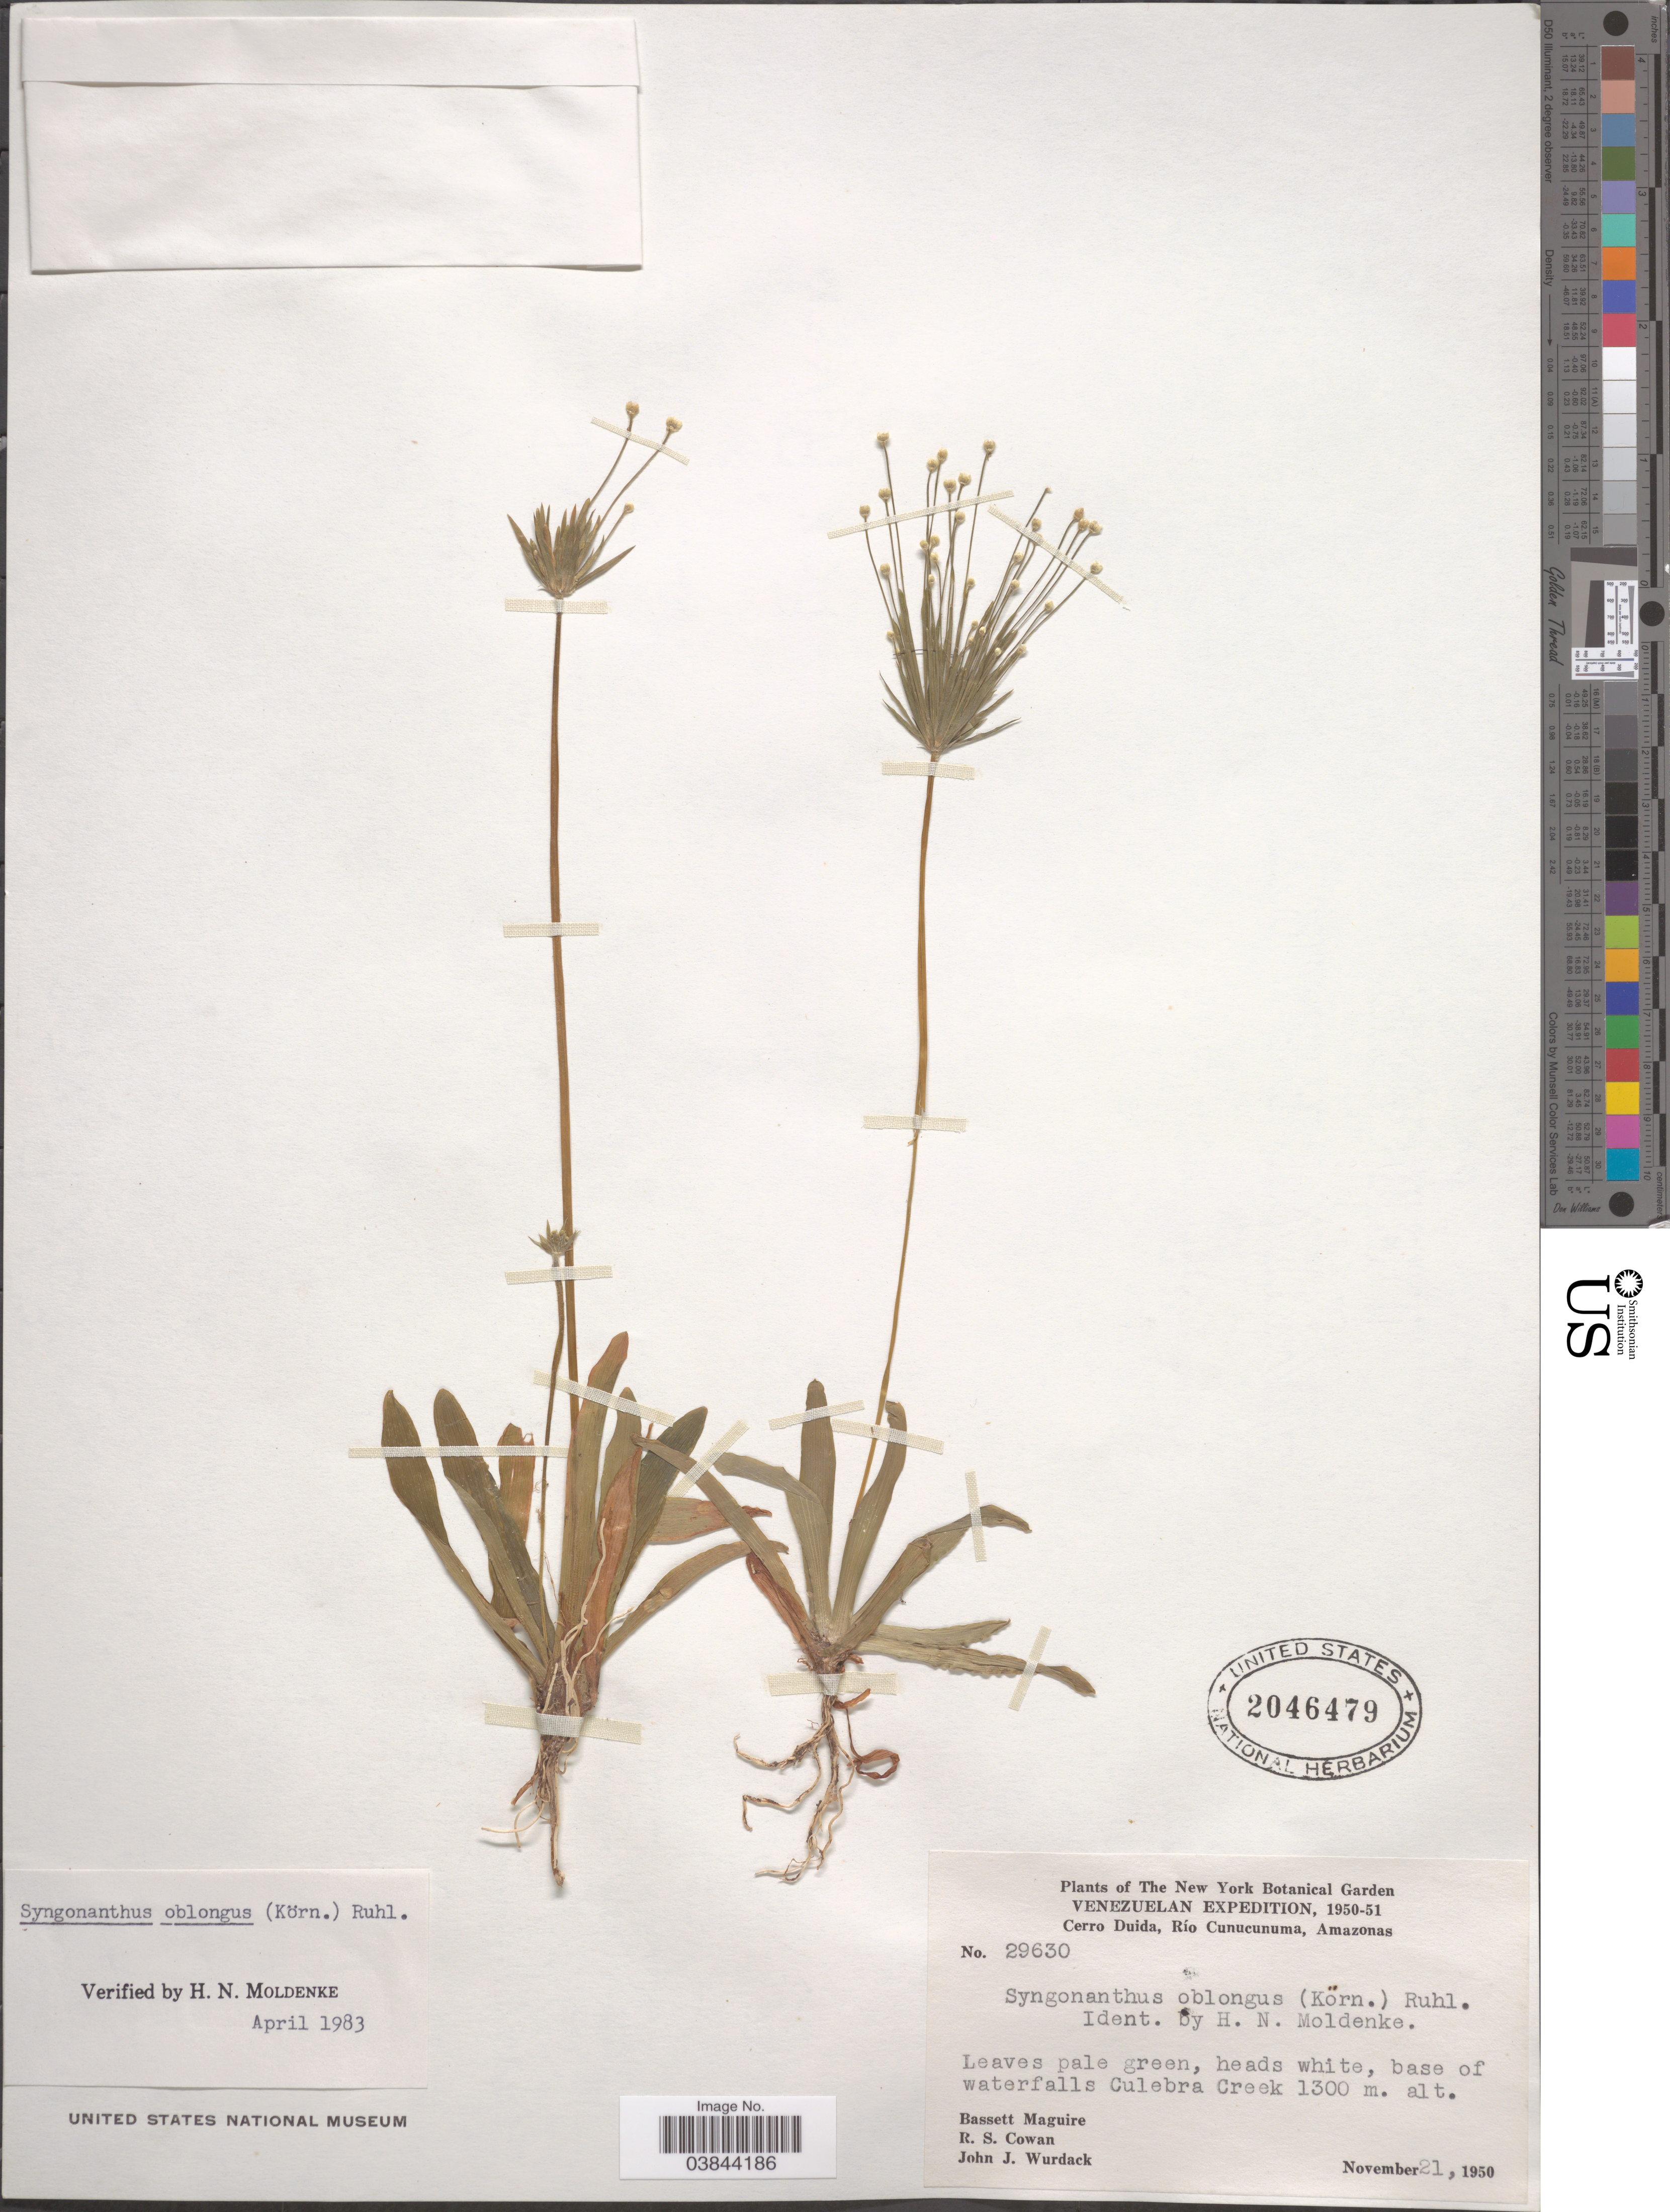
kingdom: Plantae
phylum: Tracheophyta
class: Liliopsida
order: Poales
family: Eriocaulaceae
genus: Syngonanthus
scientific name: Syngonanthus oblongus var. oblongus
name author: (Körn.) Ruhland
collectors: B. Maguire, R. S. Cowan & J. J. Wurdack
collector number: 29630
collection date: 1950-11-21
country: Venezuela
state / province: Amazonas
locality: Cerro Duida, Río Cunucunuma. Base of waterfalls Culebra Creek.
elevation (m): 1300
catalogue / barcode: US 2046479